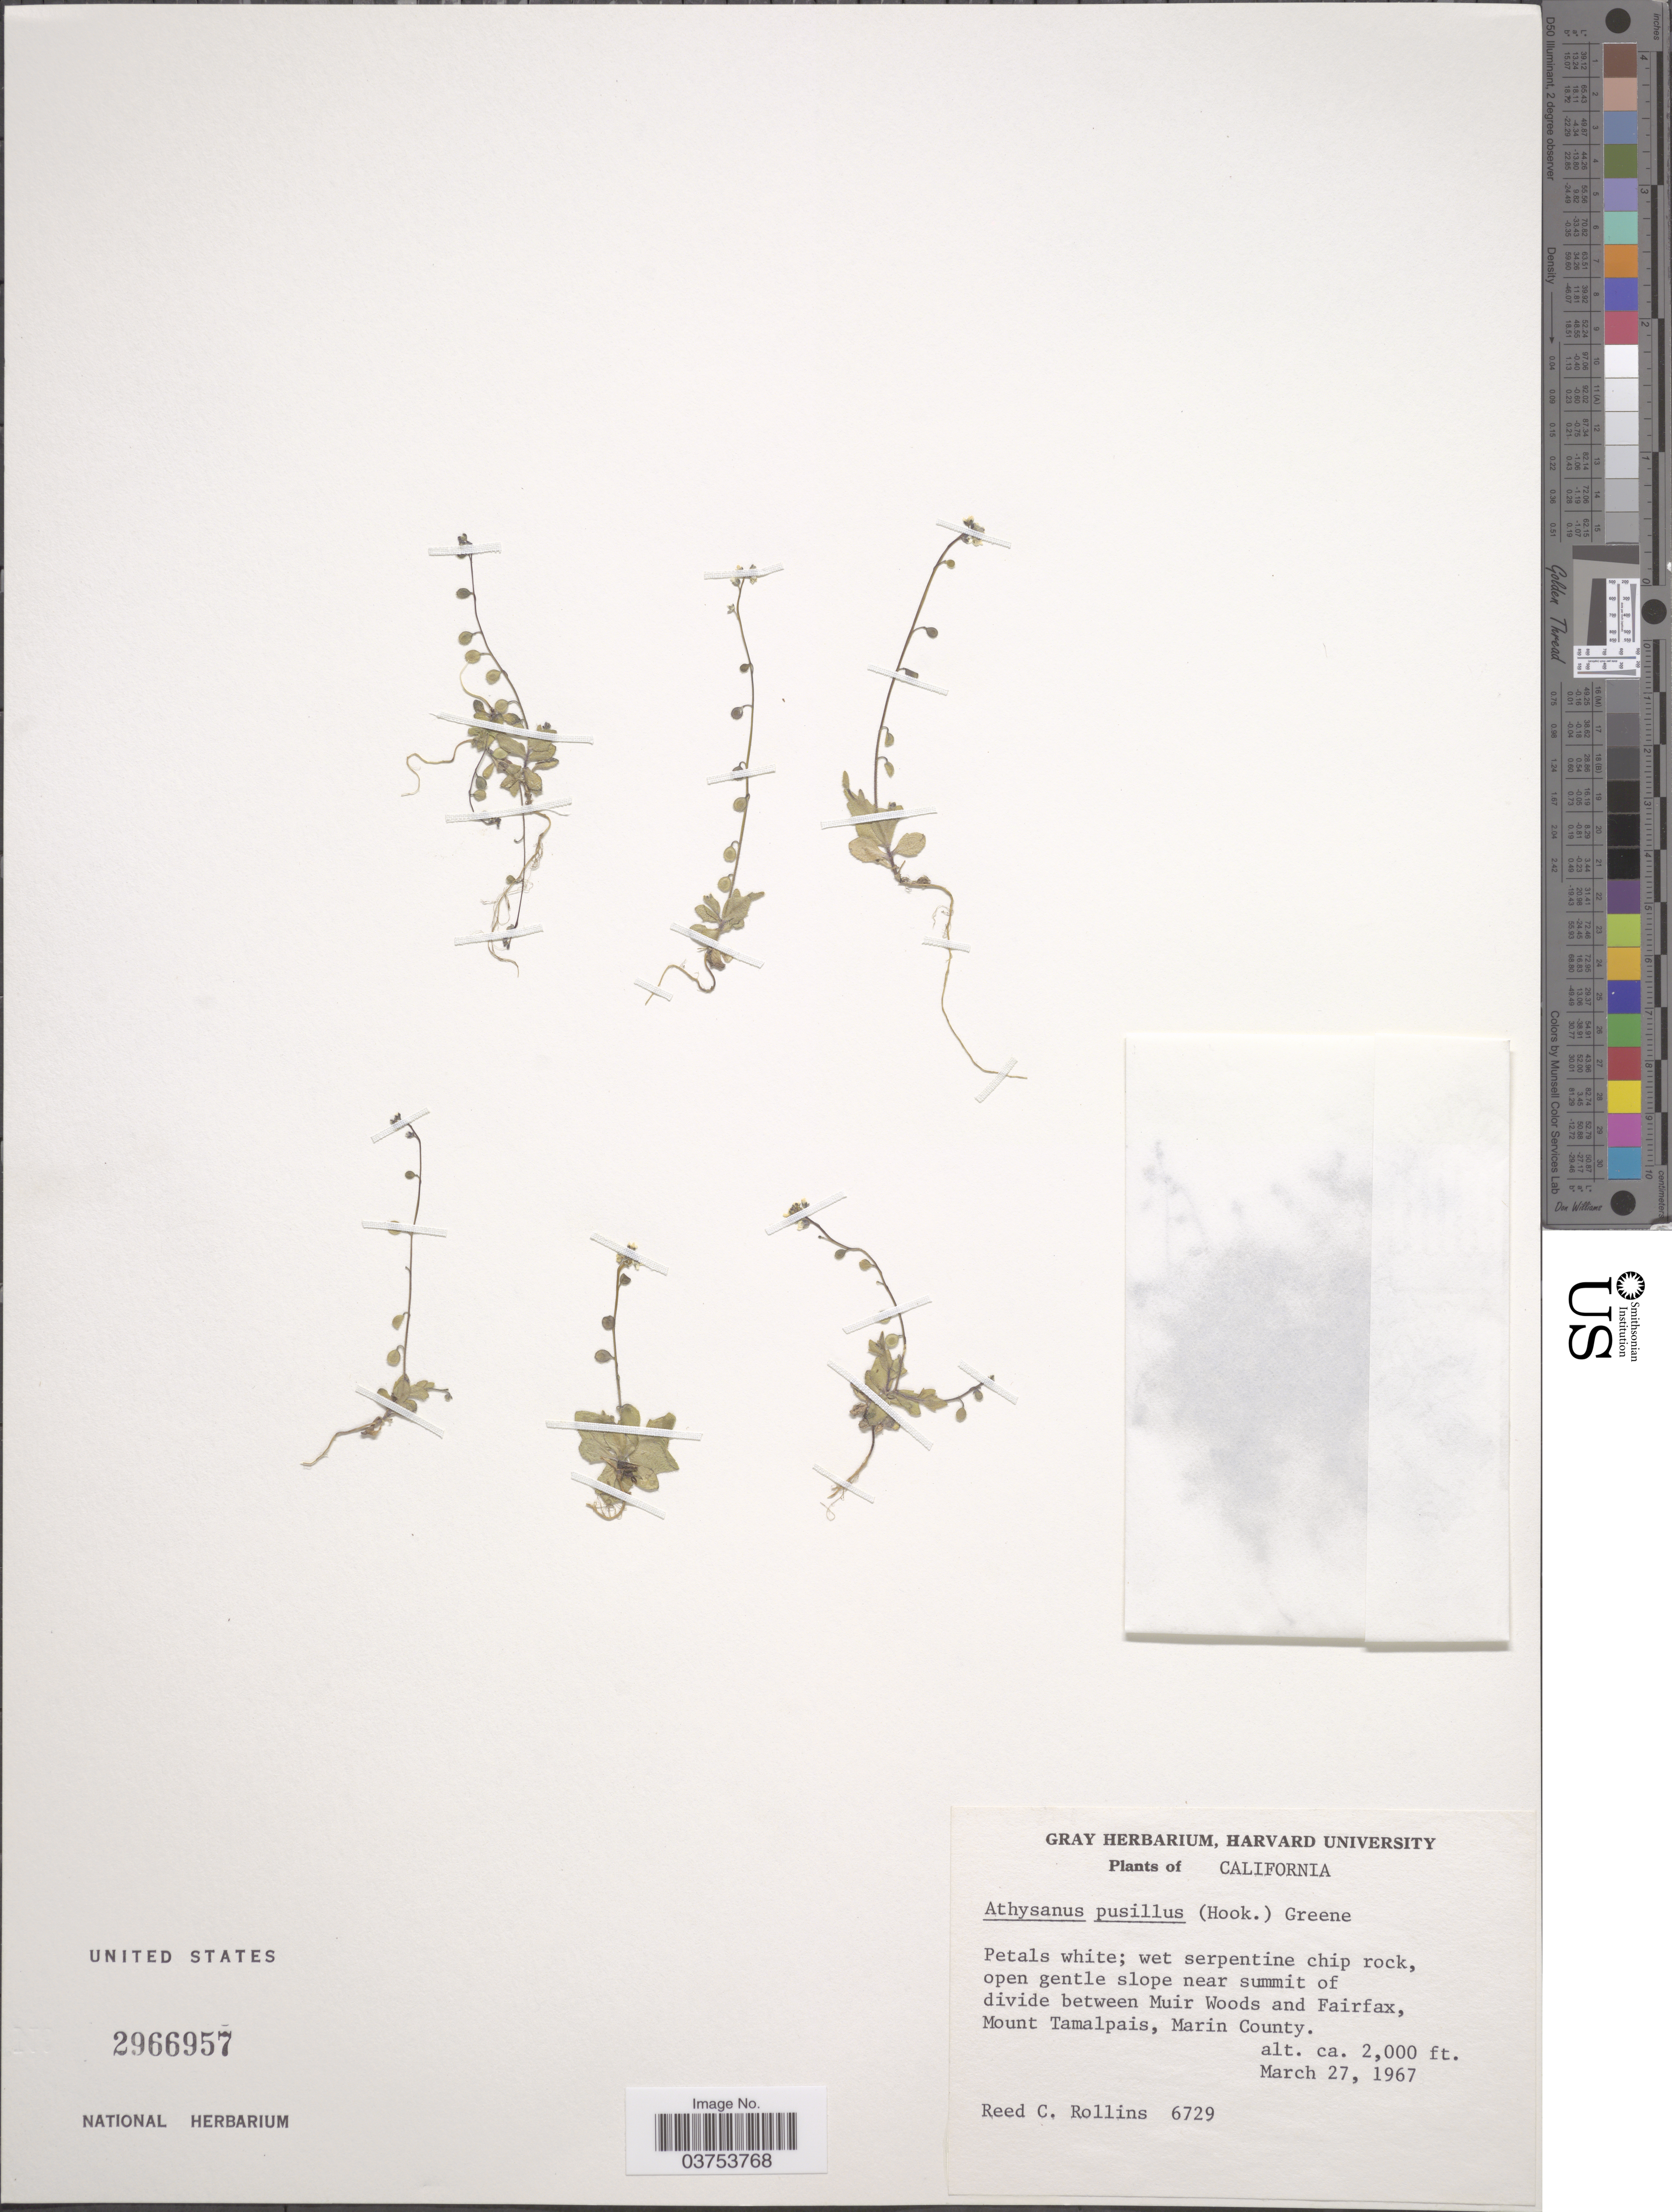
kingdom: Plantae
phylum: Tracheophyta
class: Magnoliopsida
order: Brassicales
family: Brassicaceae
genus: Athysanus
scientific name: Athysanus pusillus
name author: (Hook.) Greene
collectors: R. C. Rollins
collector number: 6729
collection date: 1967-03-27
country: United States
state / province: California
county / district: Marin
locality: Open gentle slope near summit of divide between Muir Woods and Fairfax, Mount Tamalpais, Marin County.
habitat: wet serpentine chip rock; open gentle slope near summit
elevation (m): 610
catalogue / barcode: US 2966957